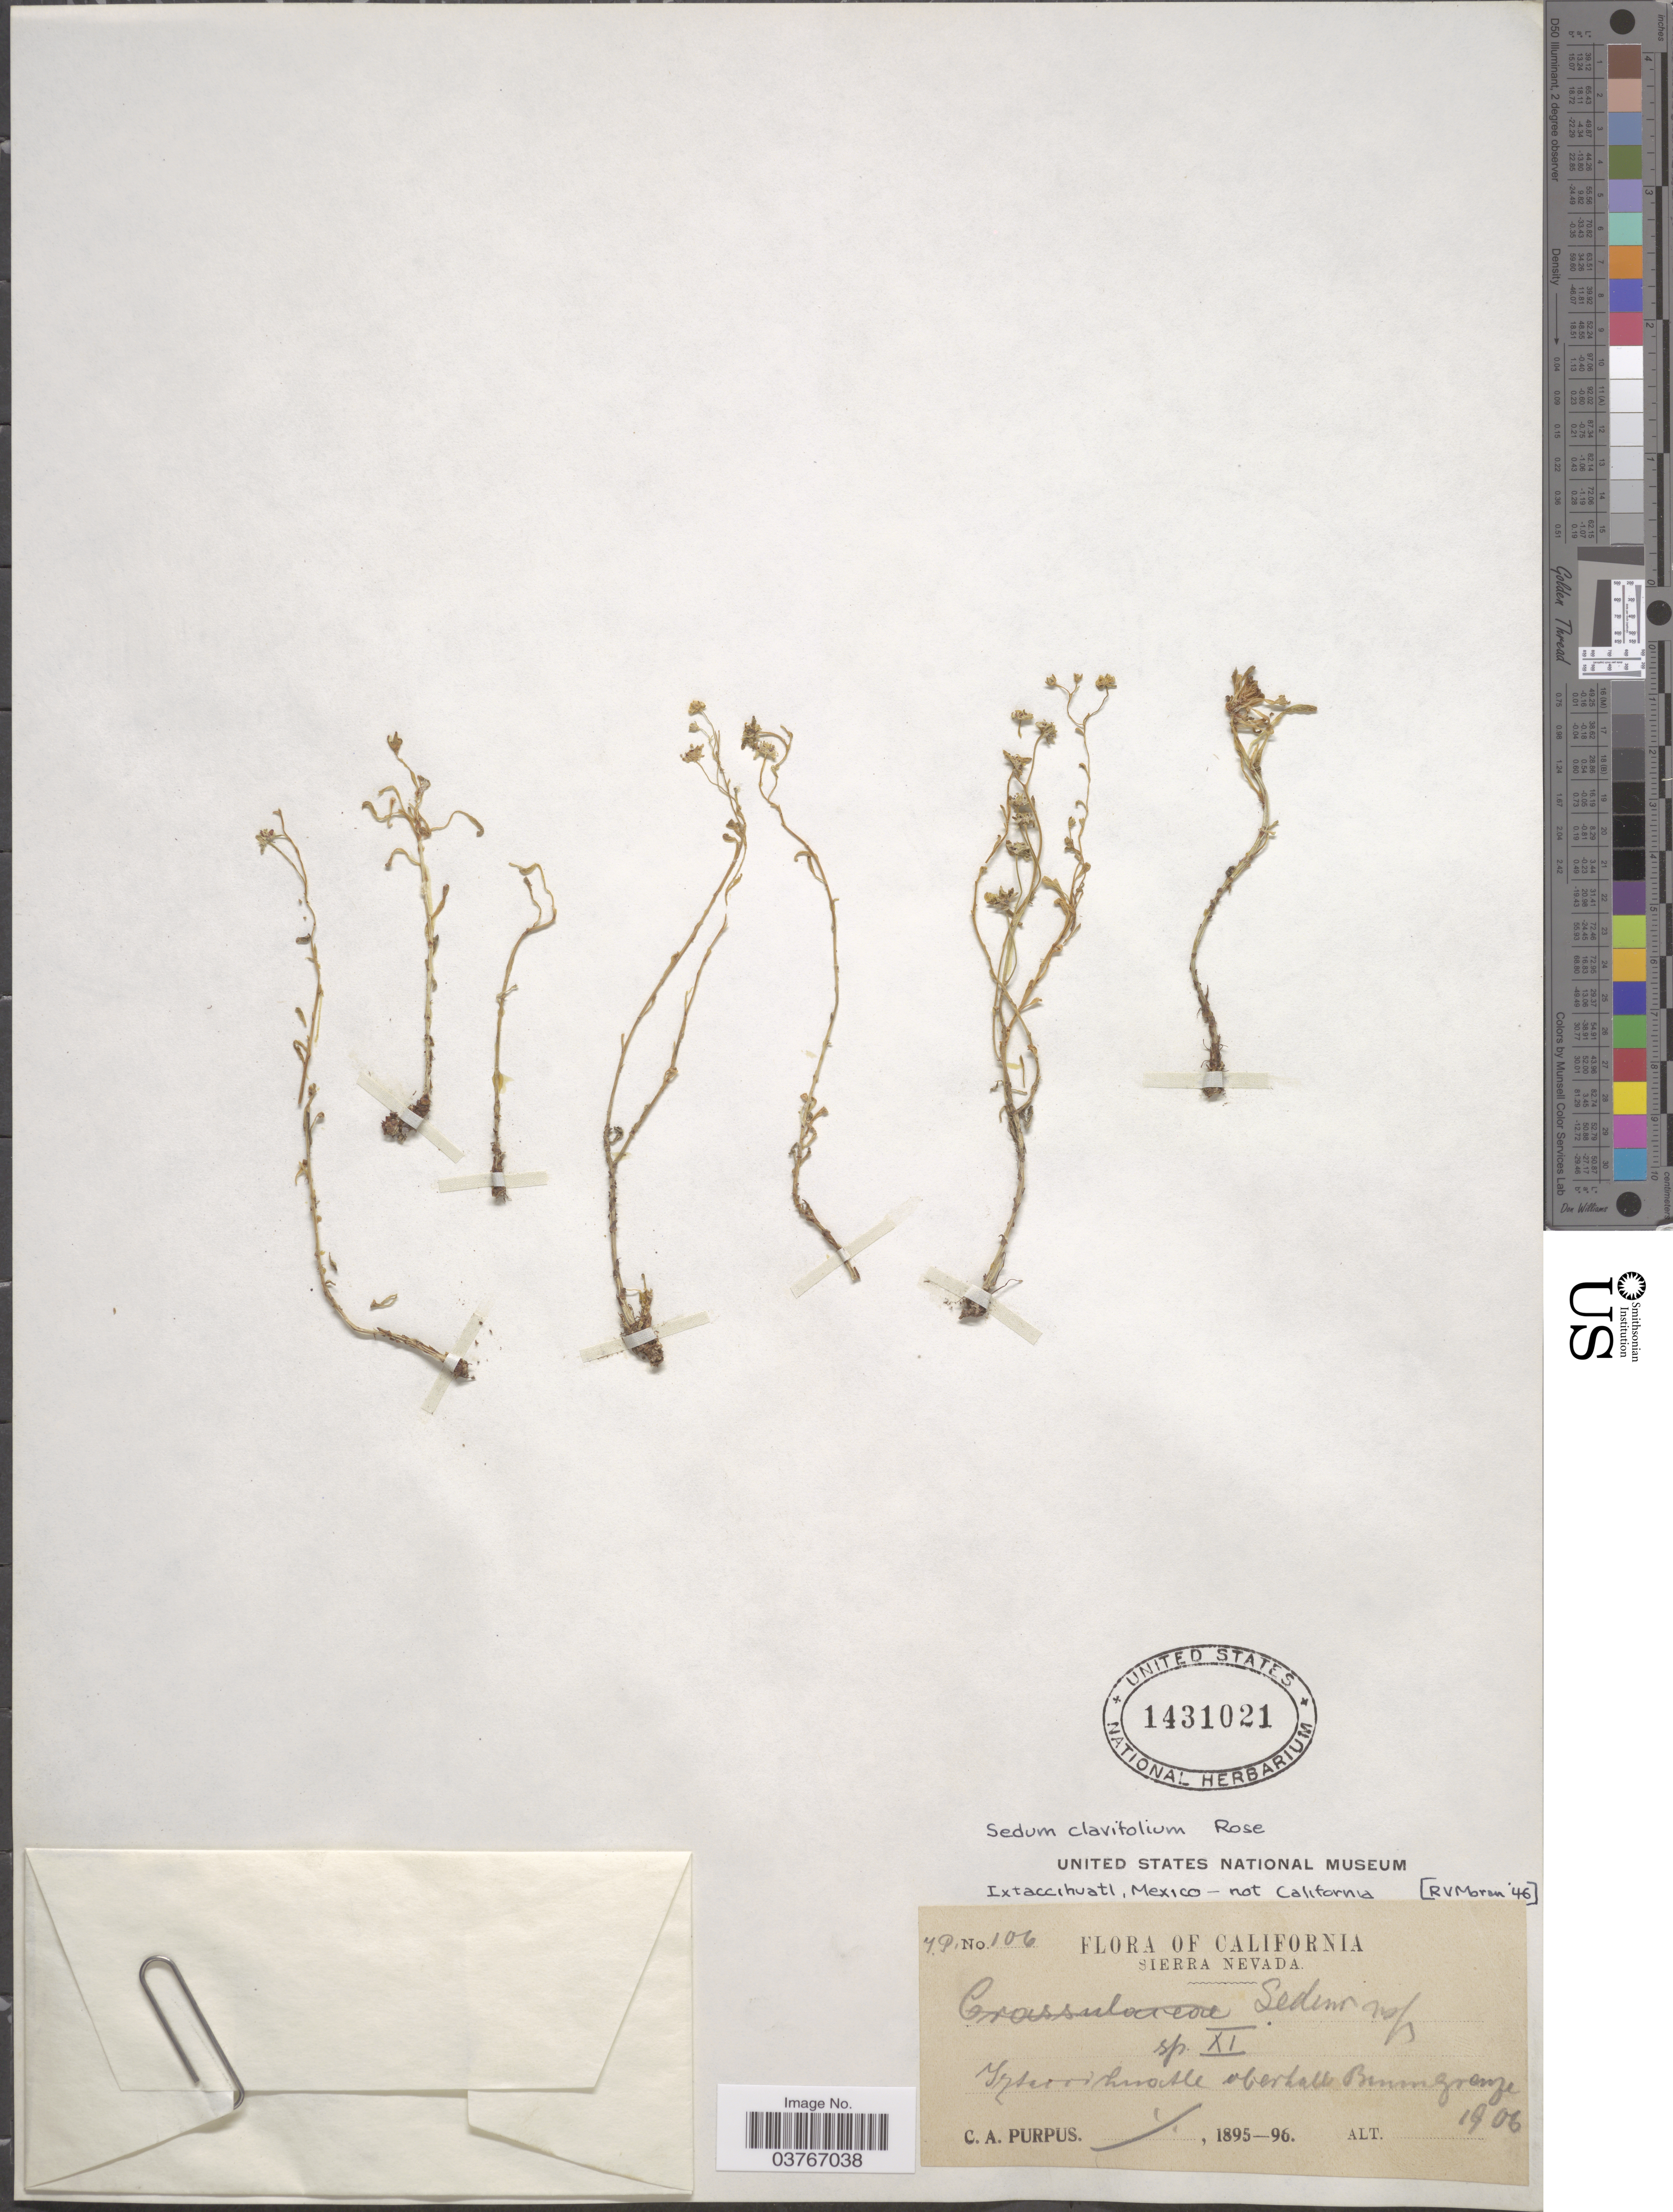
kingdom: Plantae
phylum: Tracheophyta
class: Magnoliopsida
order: Saxifragales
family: Crassulaceae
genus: Sedum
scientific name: Sedum clavifolium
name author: Rose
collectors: C. A. Purpus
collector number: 106*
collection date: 1895-01-01/1896-01-01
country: United States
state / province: California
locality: Sierra Nevada.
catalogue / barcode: US 1431021